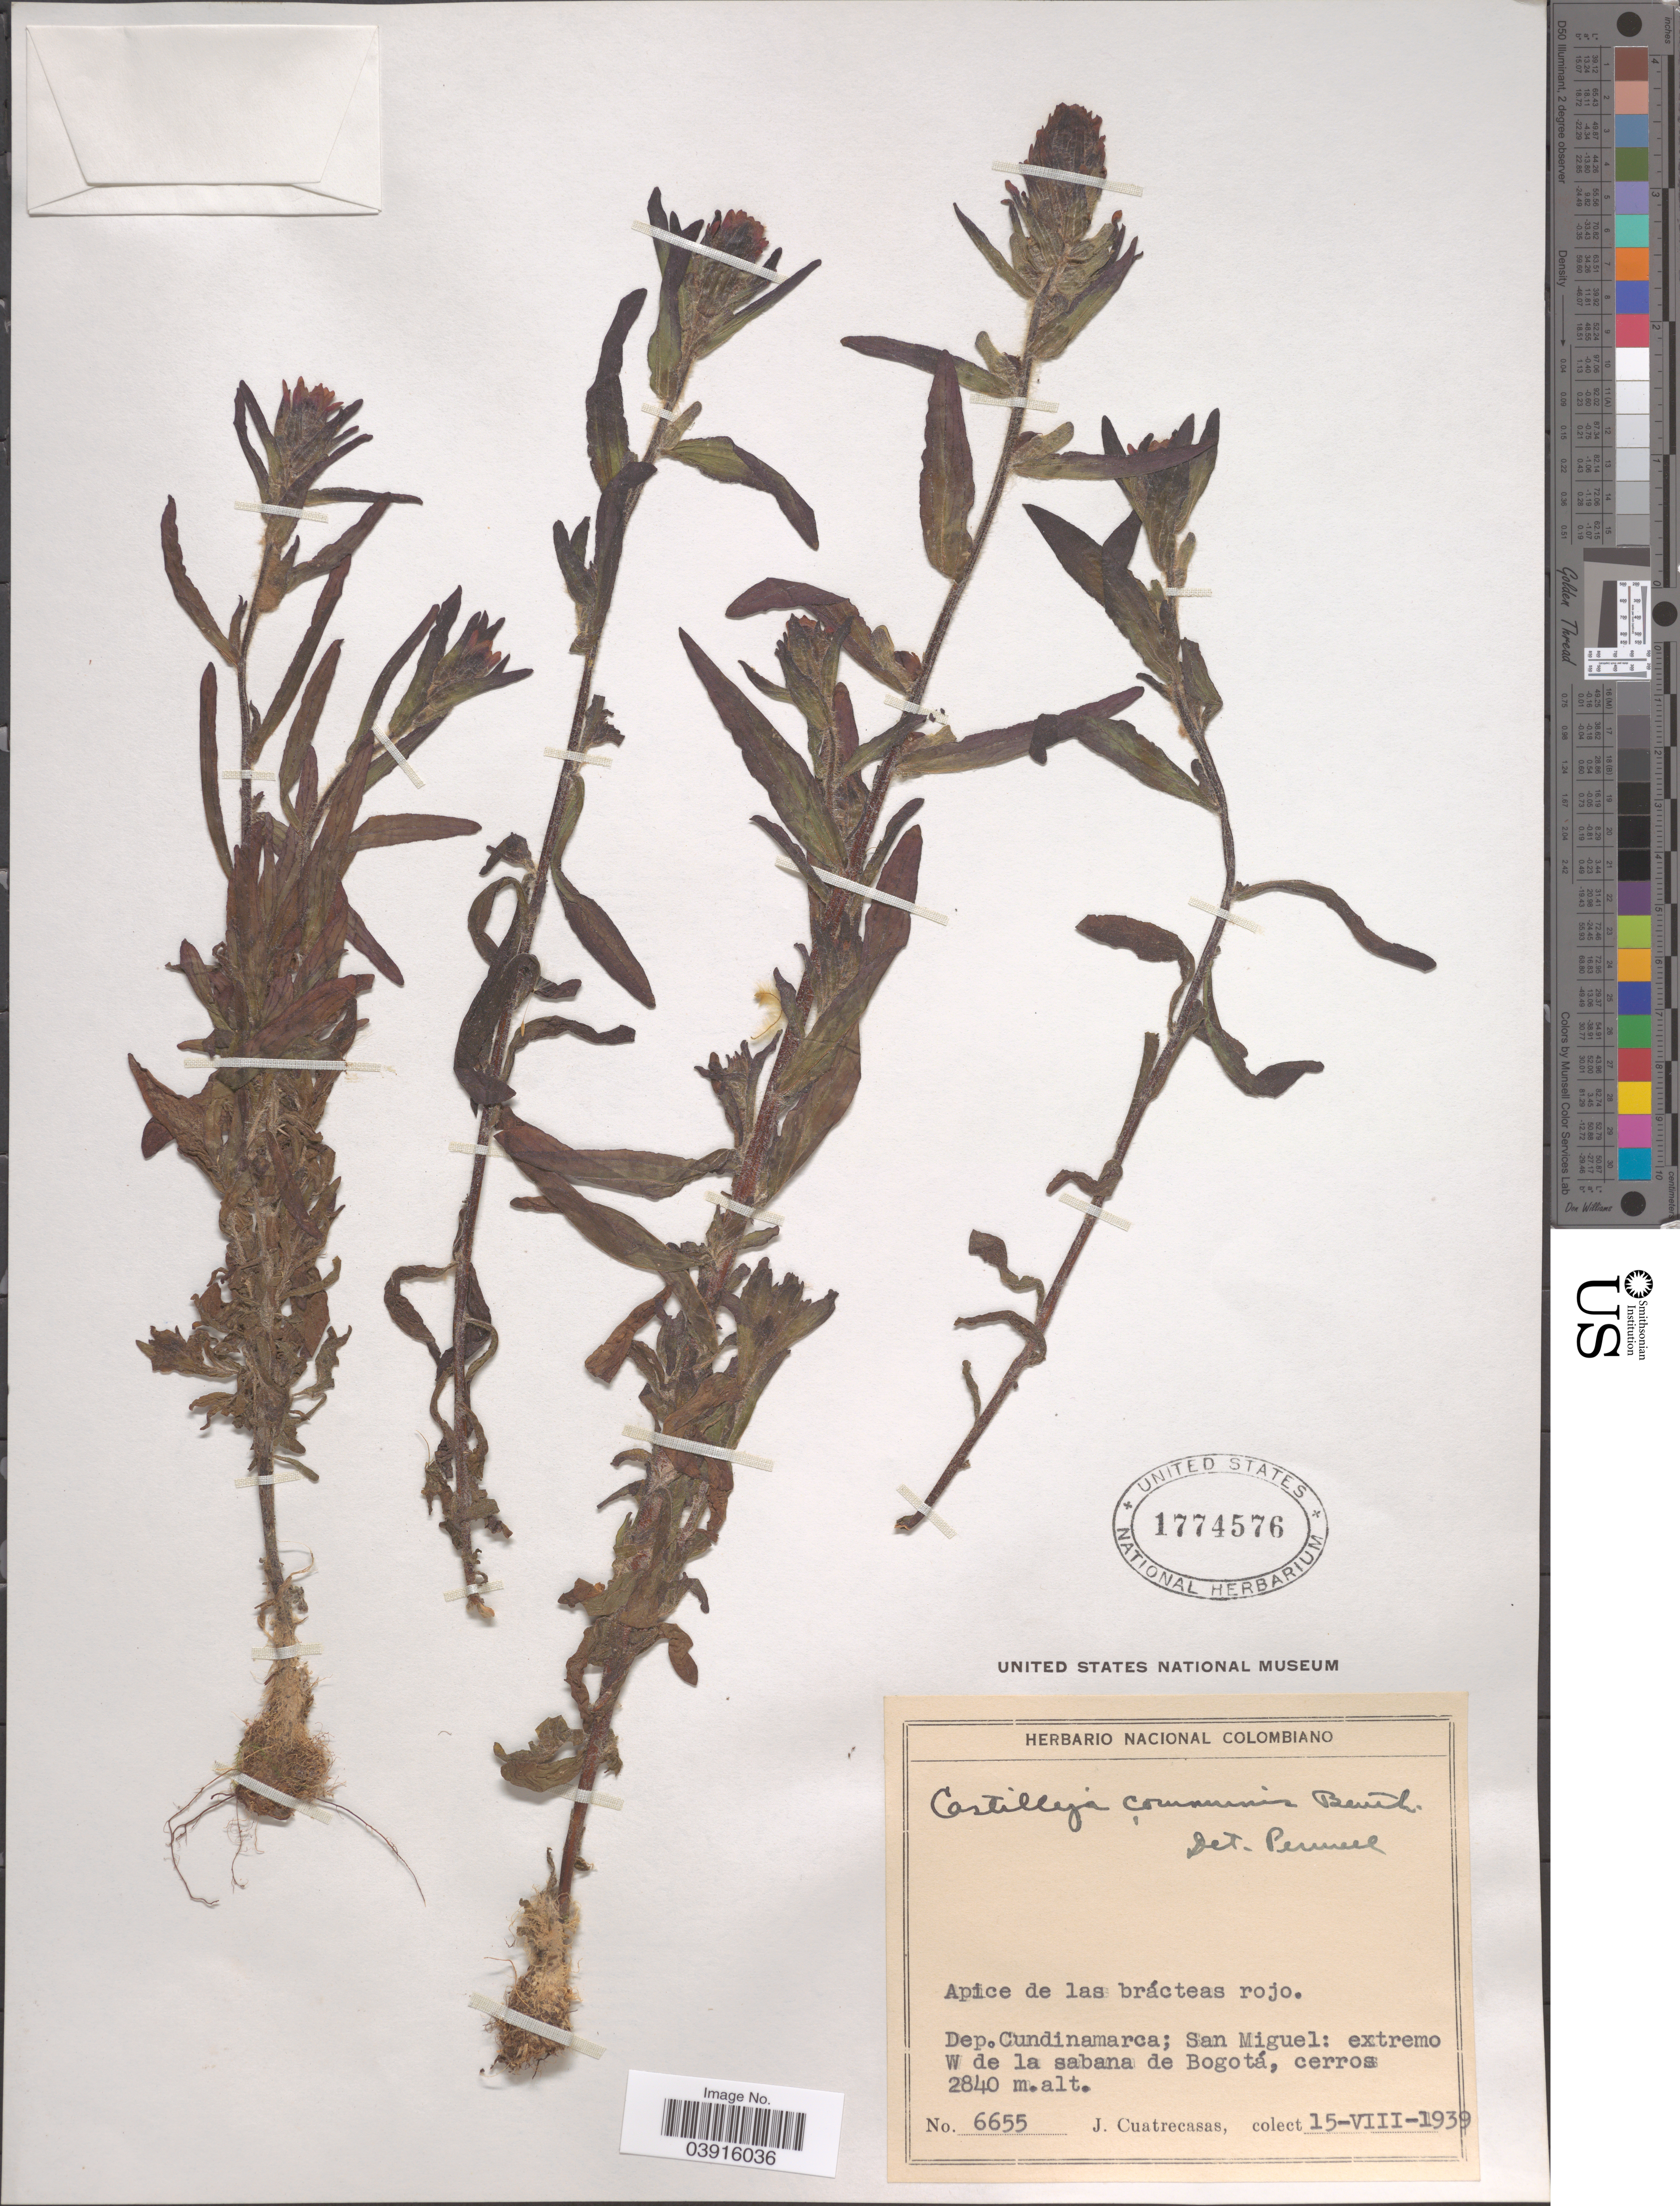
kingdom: Plantae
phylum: Tracheophyta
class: Magnoliopsida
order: Lamiales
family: Orobanchaceae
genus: Castilleja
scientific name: Castilleja arvensis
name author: Schltdl. & Cham.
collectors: J. Cuatrecasas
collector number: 6655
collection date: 1939-08-15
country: Colombia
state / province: Cundinamarca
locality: Dep. Cundinamarca; San Miguel: extremo W de la sabana de Bogotá.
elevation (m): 2840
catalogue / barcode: US 1774576